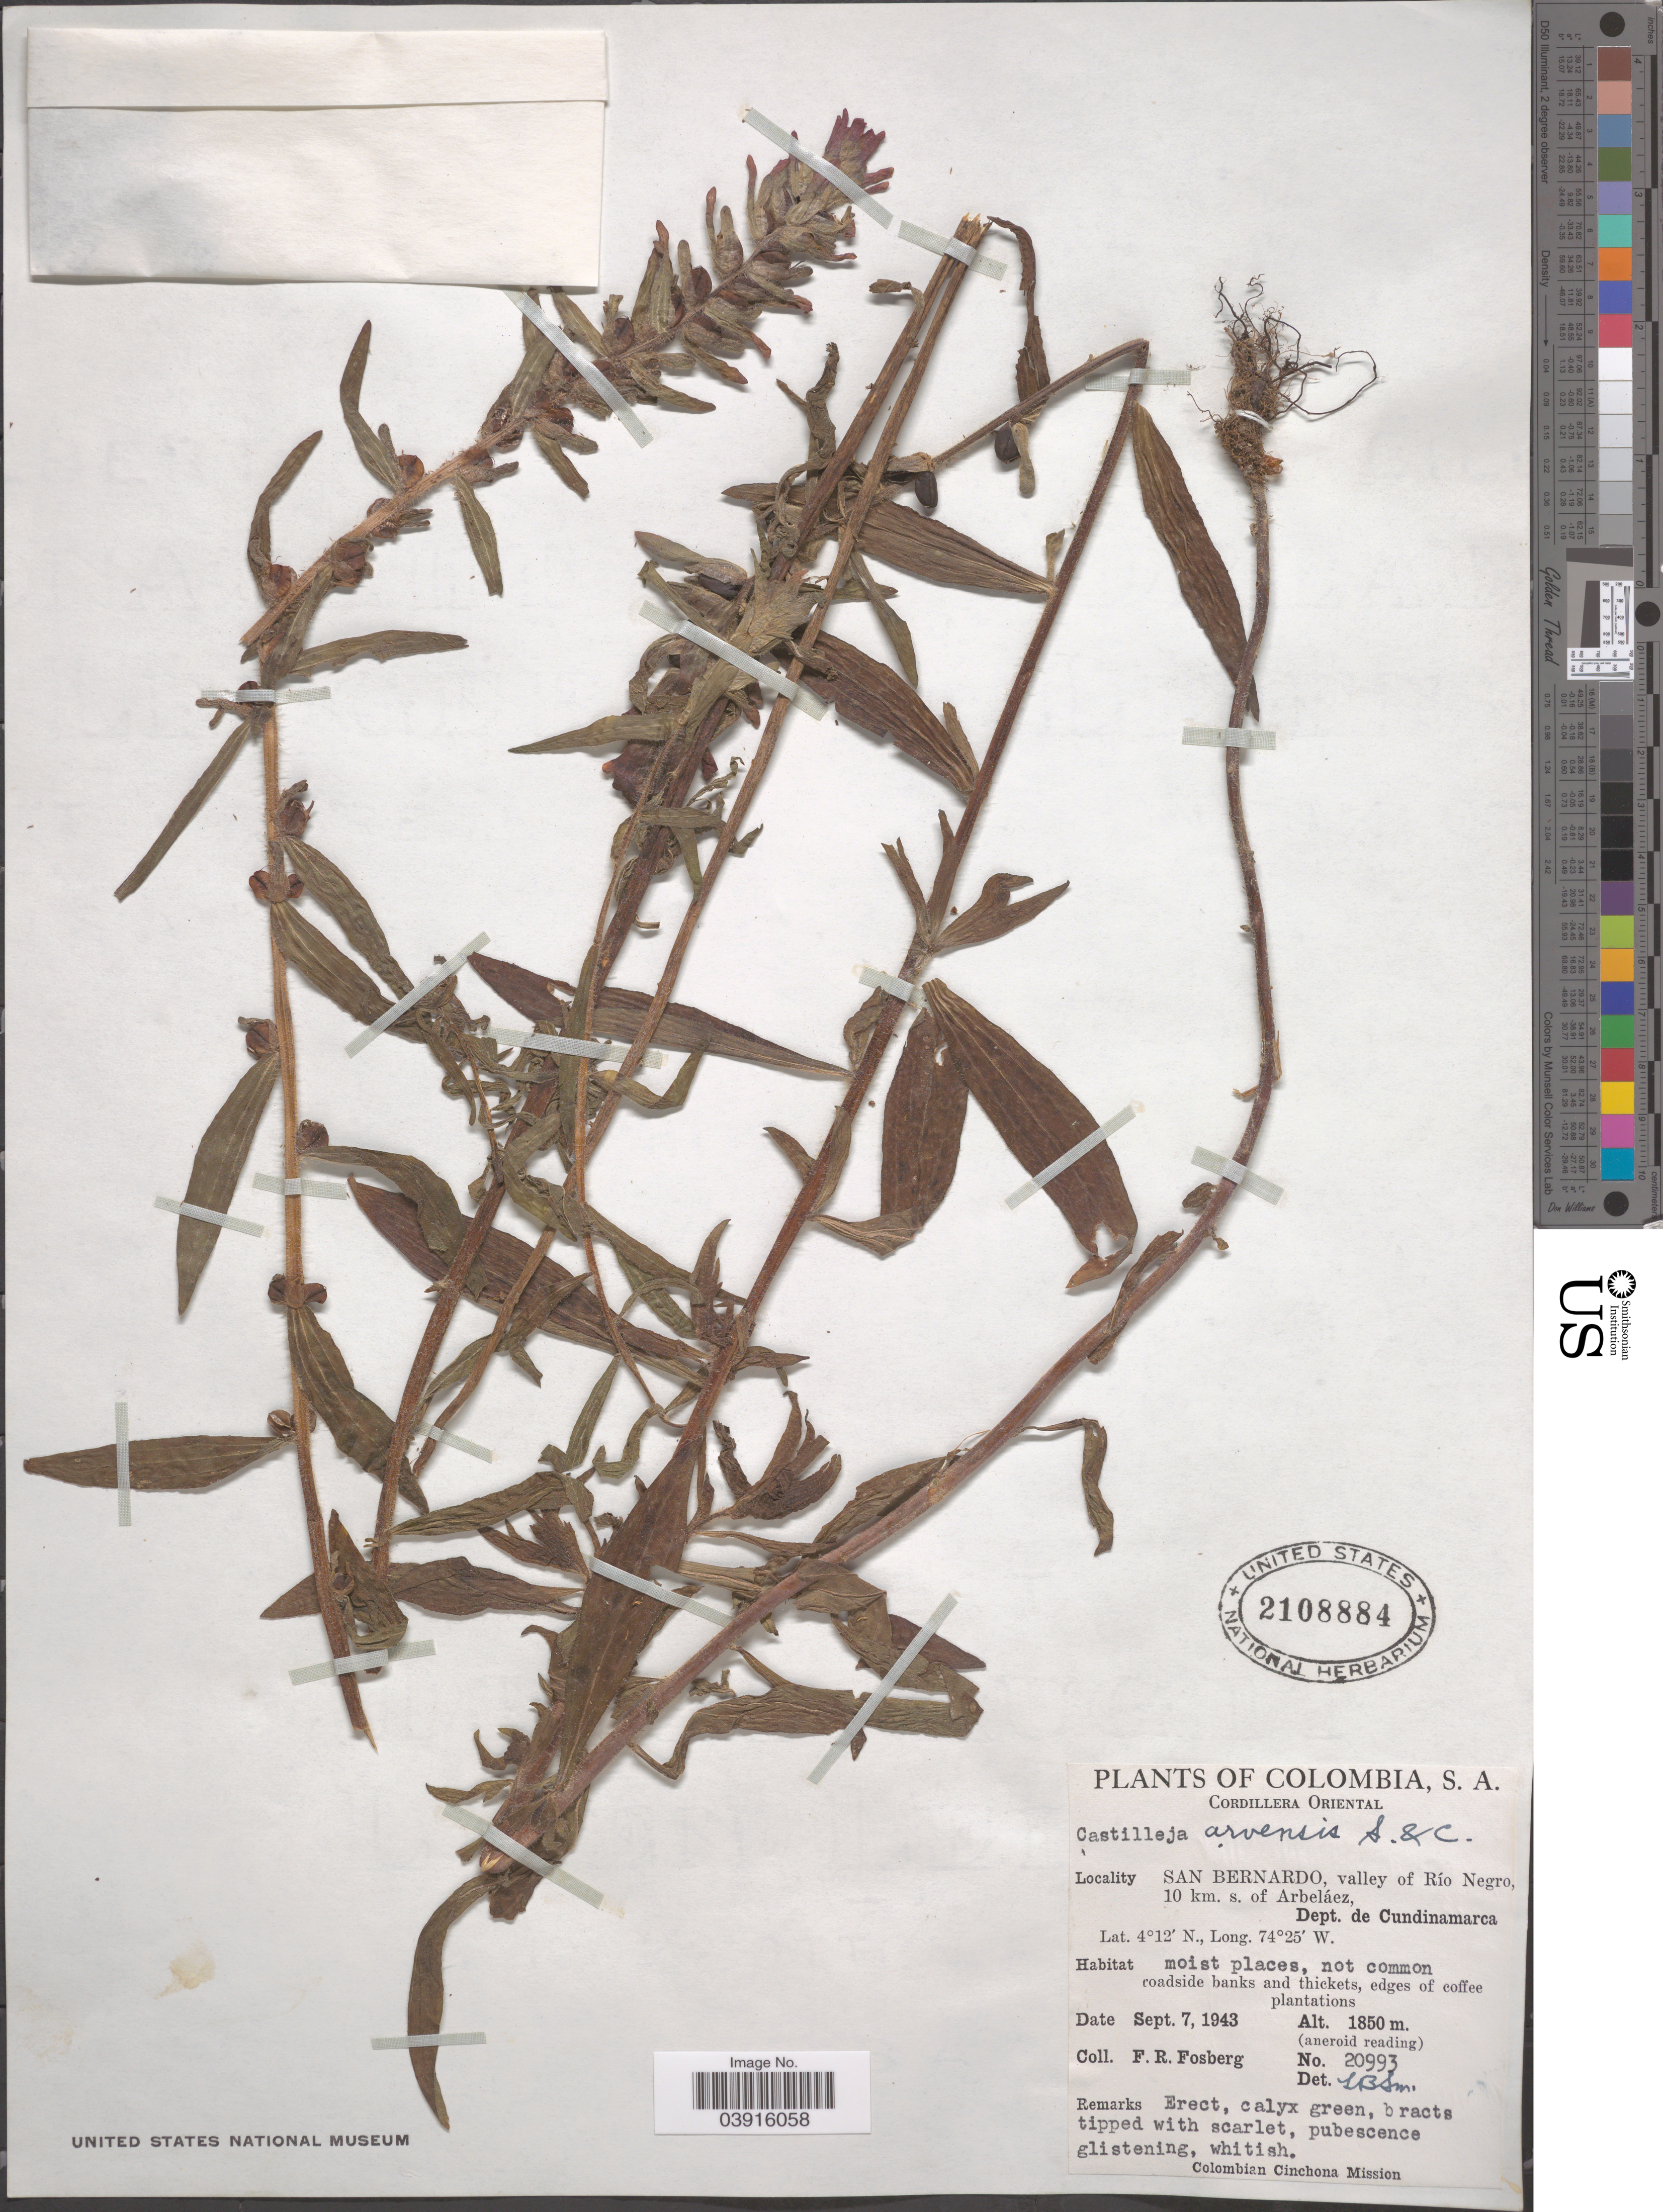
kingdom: Plantae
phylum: Tracheophyta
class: Magnoliopsida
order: Lamiales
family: Orobanchaceae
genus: Castilleja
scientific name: Castilleja arvensis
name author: Schltdl. & Cham.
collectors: F. R. Fosberg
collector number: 20993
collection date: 1943-09-07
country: Colombia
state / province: Cundinamarca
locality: Cordillera Oriental. San Bernardino, valley of Río Negro, 10 km. s. of Arbeláez, Dept. de Cundinamarca.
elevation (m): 1850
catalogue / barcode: US 2108884